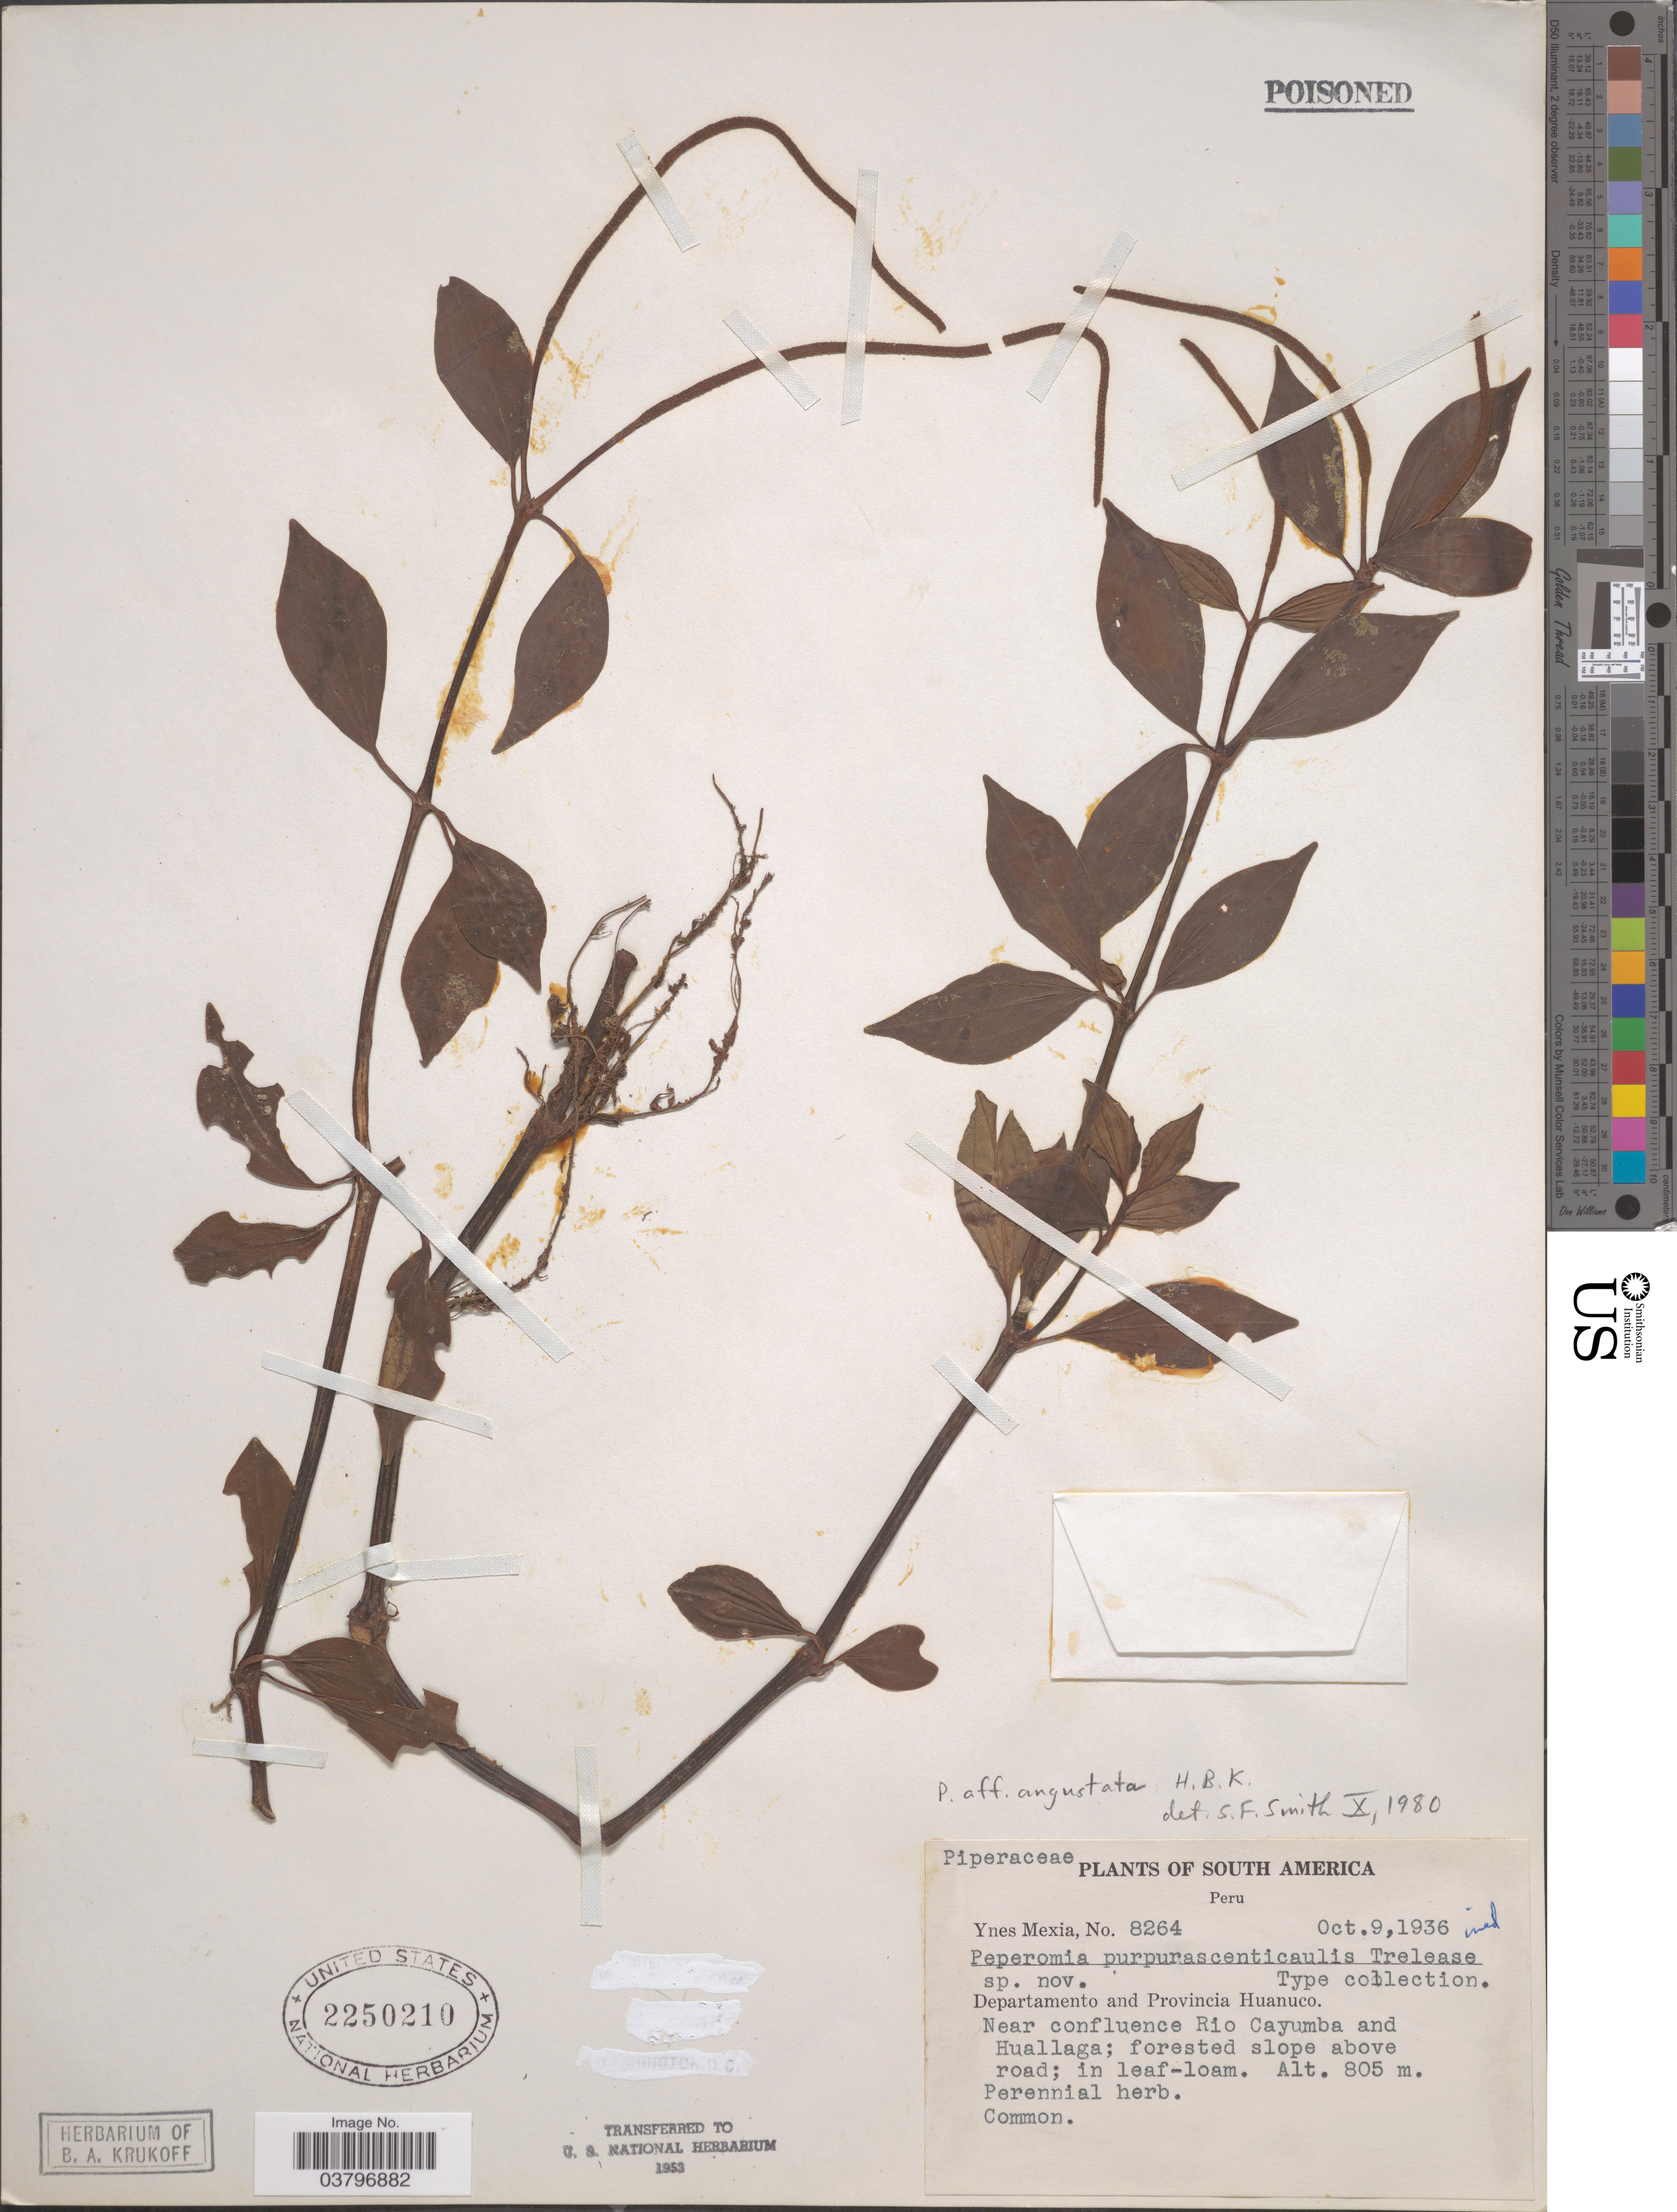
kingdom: Plantae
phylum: Tracheophyta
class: Magnoliopsida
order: Piperales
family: Piperaceae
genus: Peperomia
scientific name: Peperomia angustata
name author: Kunth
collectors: Y. Mexia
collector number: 8264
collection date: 1936-10-09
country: Peru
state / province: Huánuco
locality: Departamento and Provincia Huanuco. Near confluence Rio Cayumba and Huallaga.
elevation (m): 805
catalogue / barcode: US 2250210